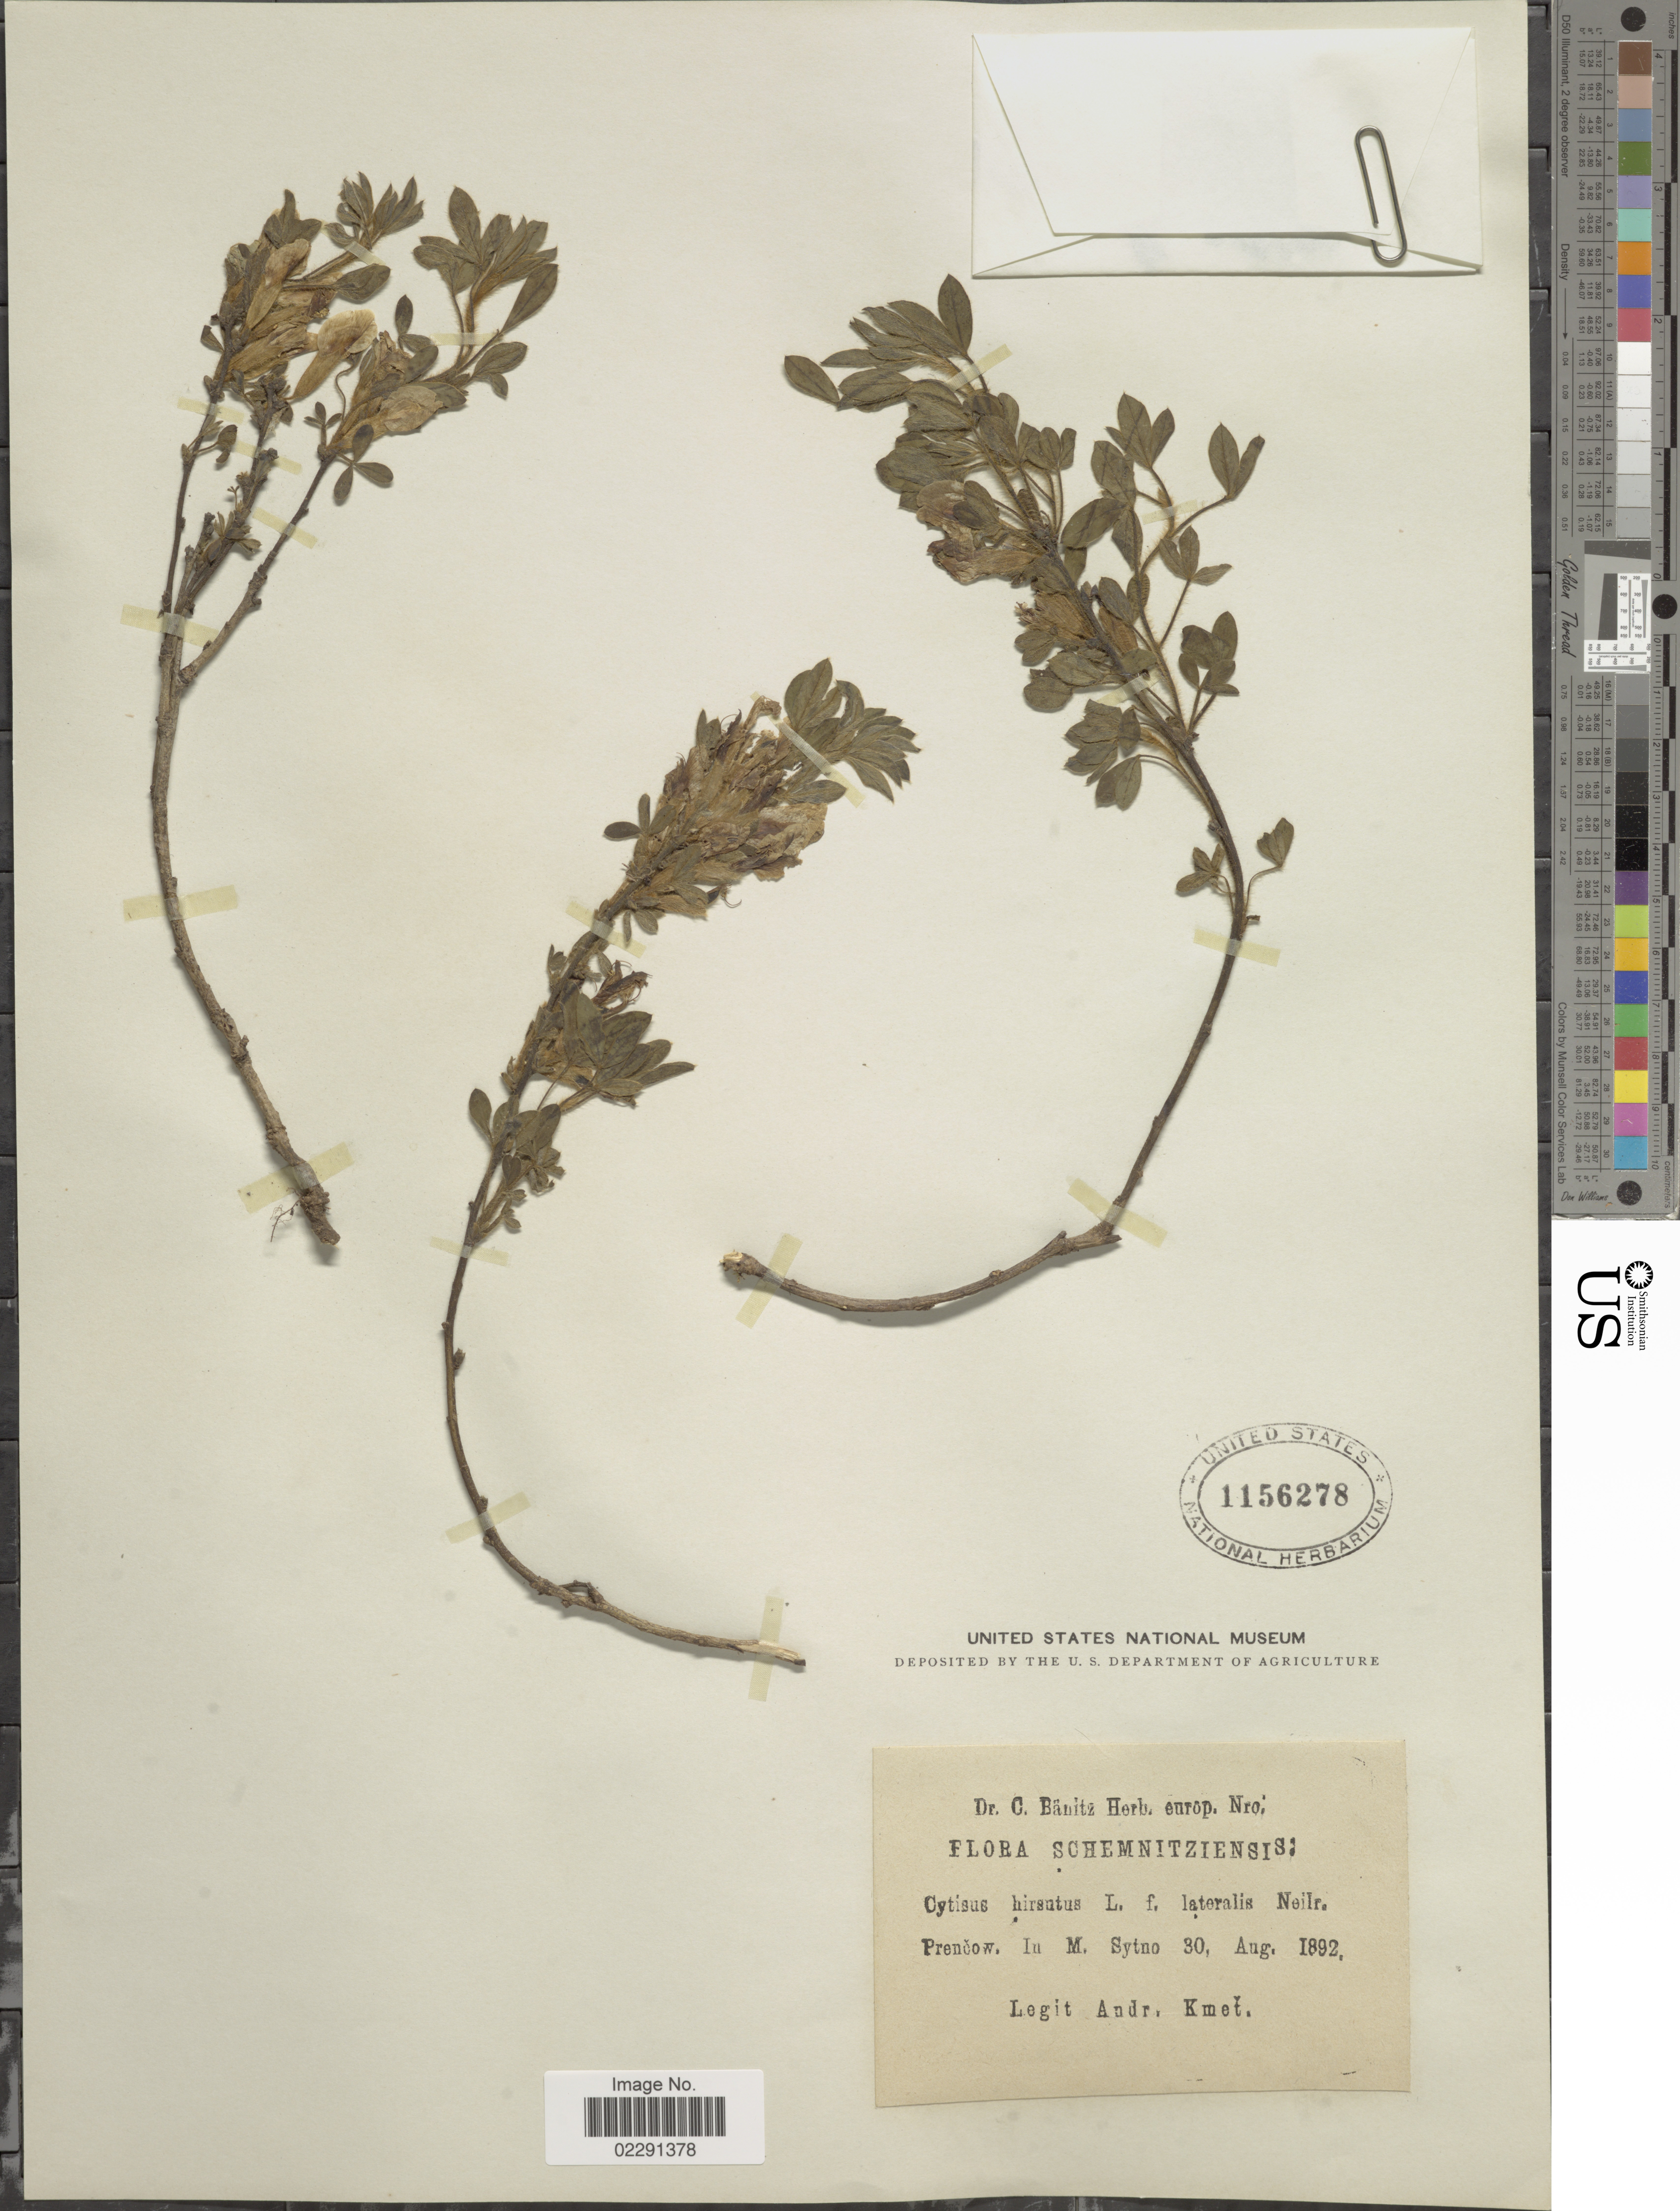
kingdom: Plantae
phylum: Tracheophyta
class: Magnoliopsida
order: Fabales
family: Fabaceae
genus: Cytisus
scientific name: Cytisus hirsutus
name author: L.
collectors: A. Kmet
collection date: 1892-08-30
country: Slovakia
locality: Schemnitziensis: Prencow, in M. Sytno.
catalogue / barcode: US 1156278